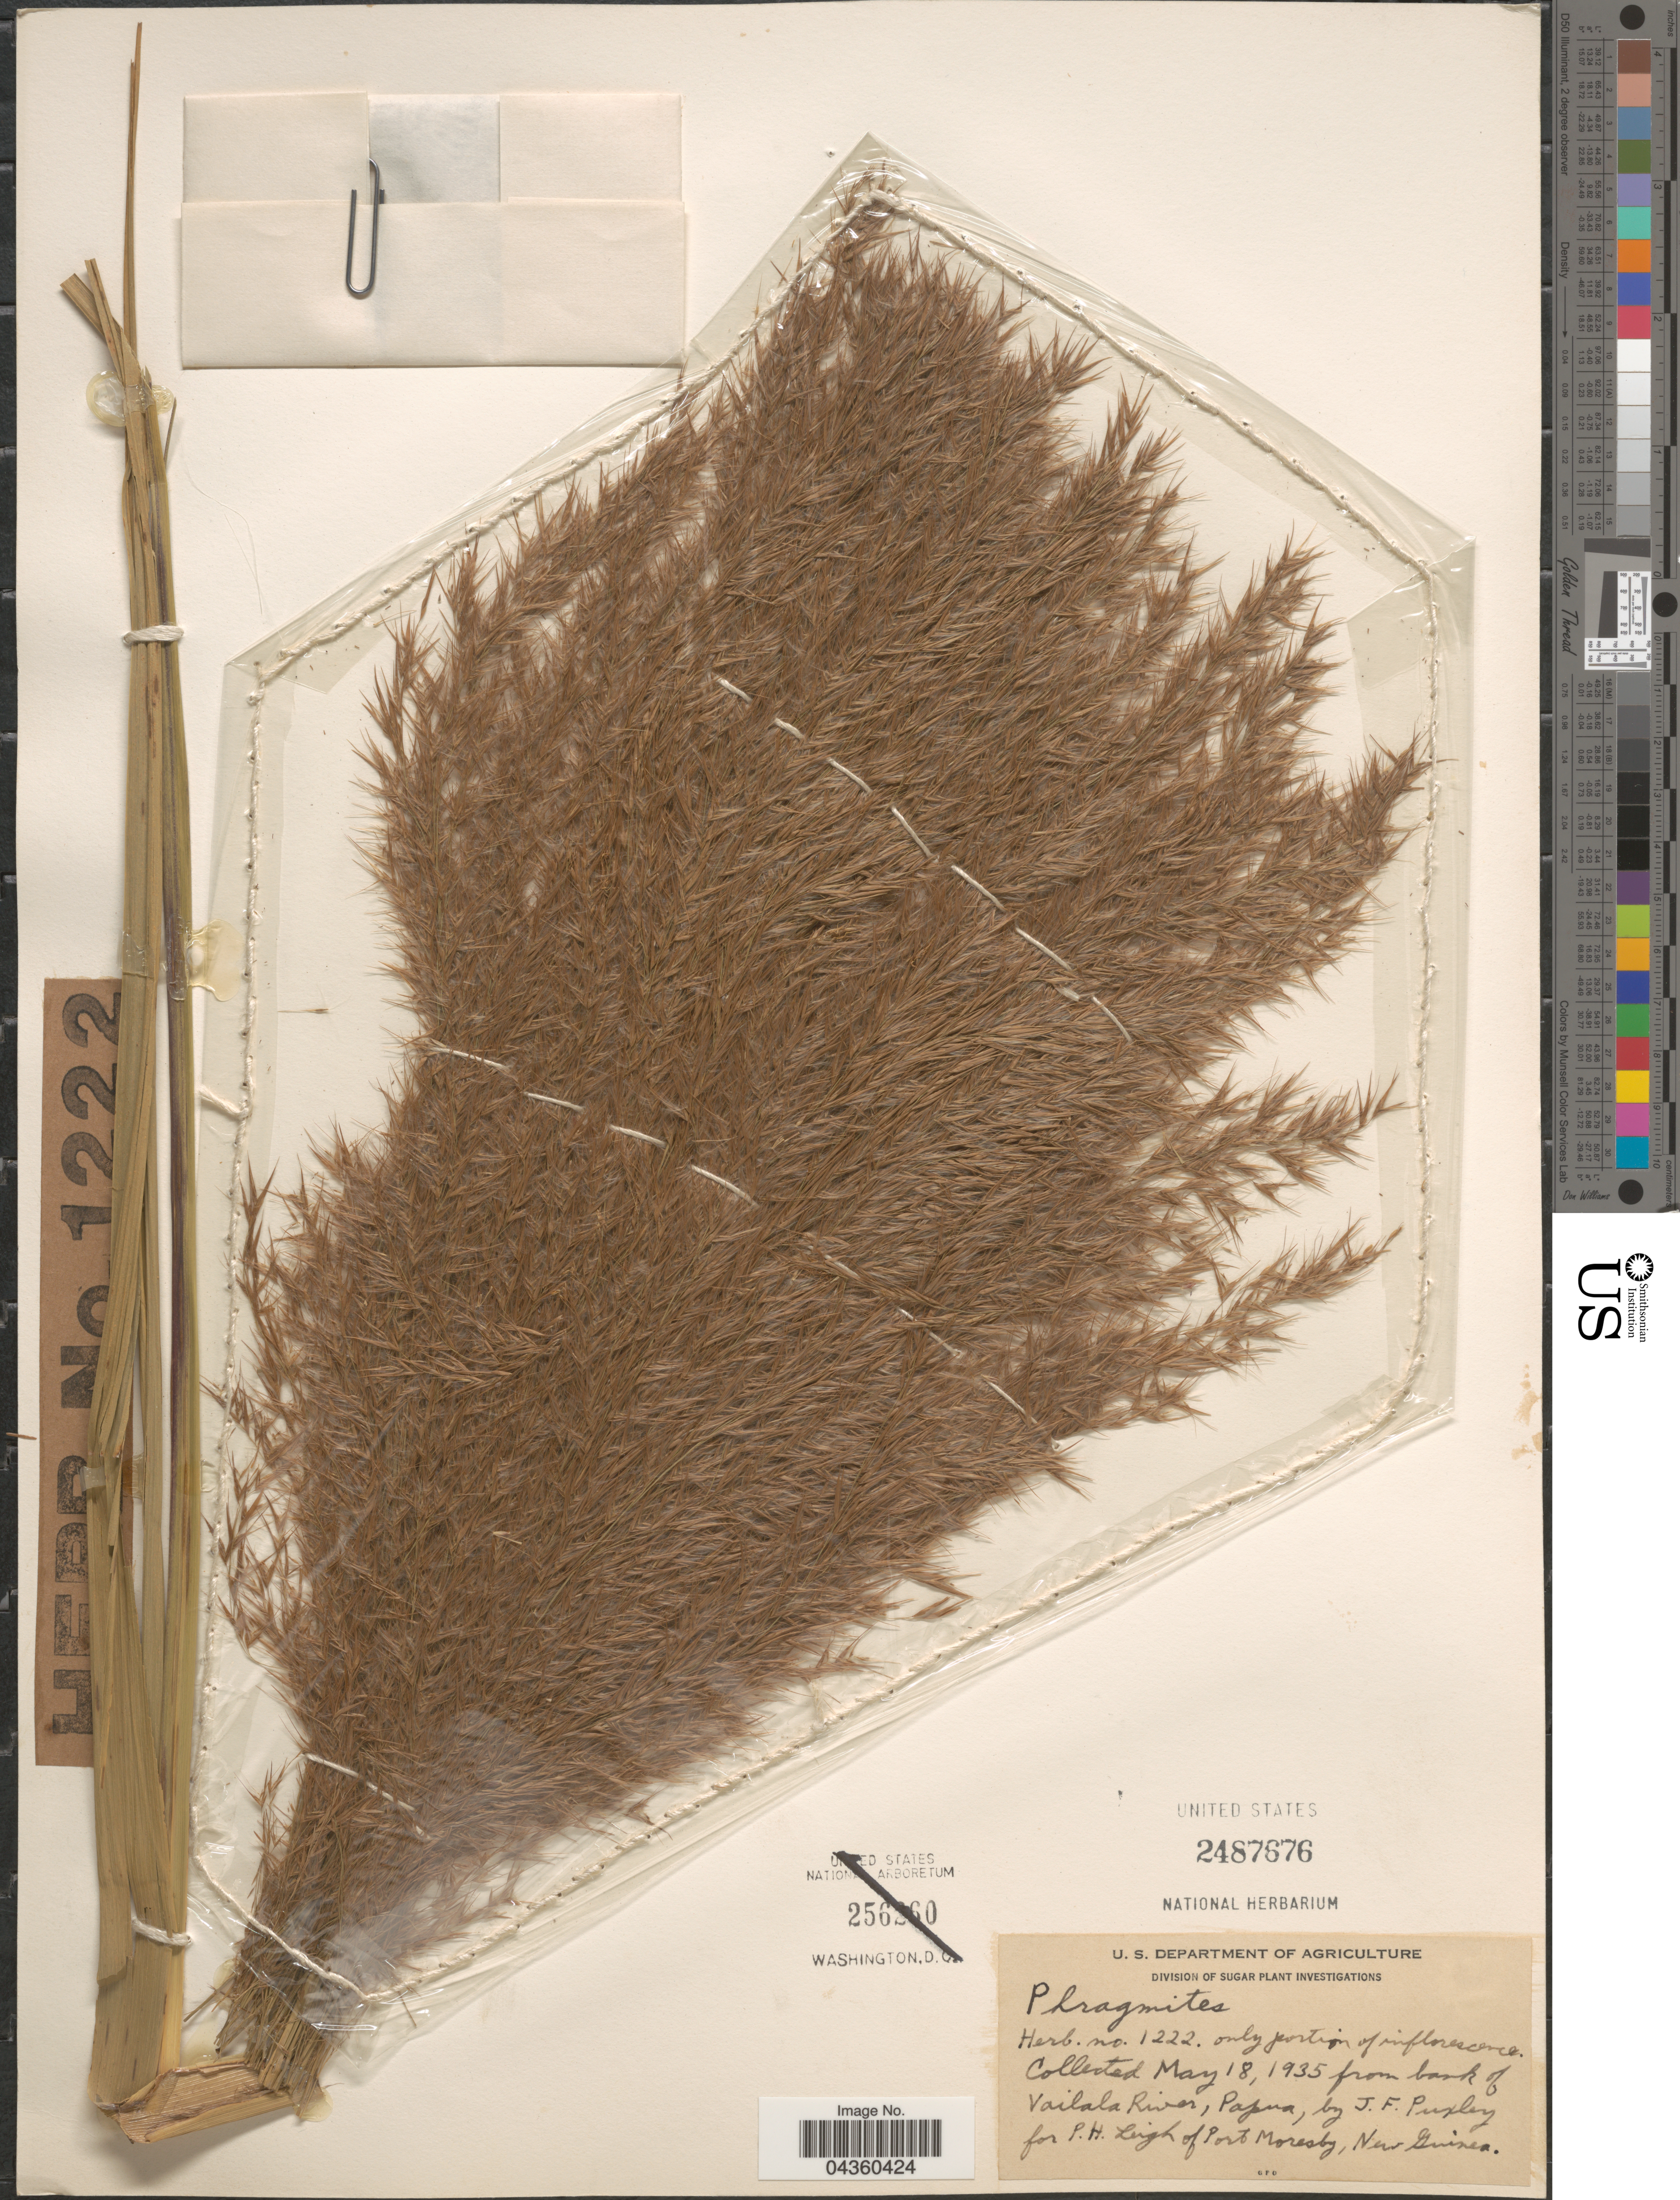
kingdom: Plantae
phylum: Tracheophyta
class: Liliopsida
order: Poales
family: Poaceae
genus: Phragmites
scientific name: Phragmites sp.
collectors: J. Puxley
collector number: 1222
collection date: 1935-05-18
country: Papua New Guinea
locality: From bank of Vailala River, Papua.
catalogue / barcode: US 2487676